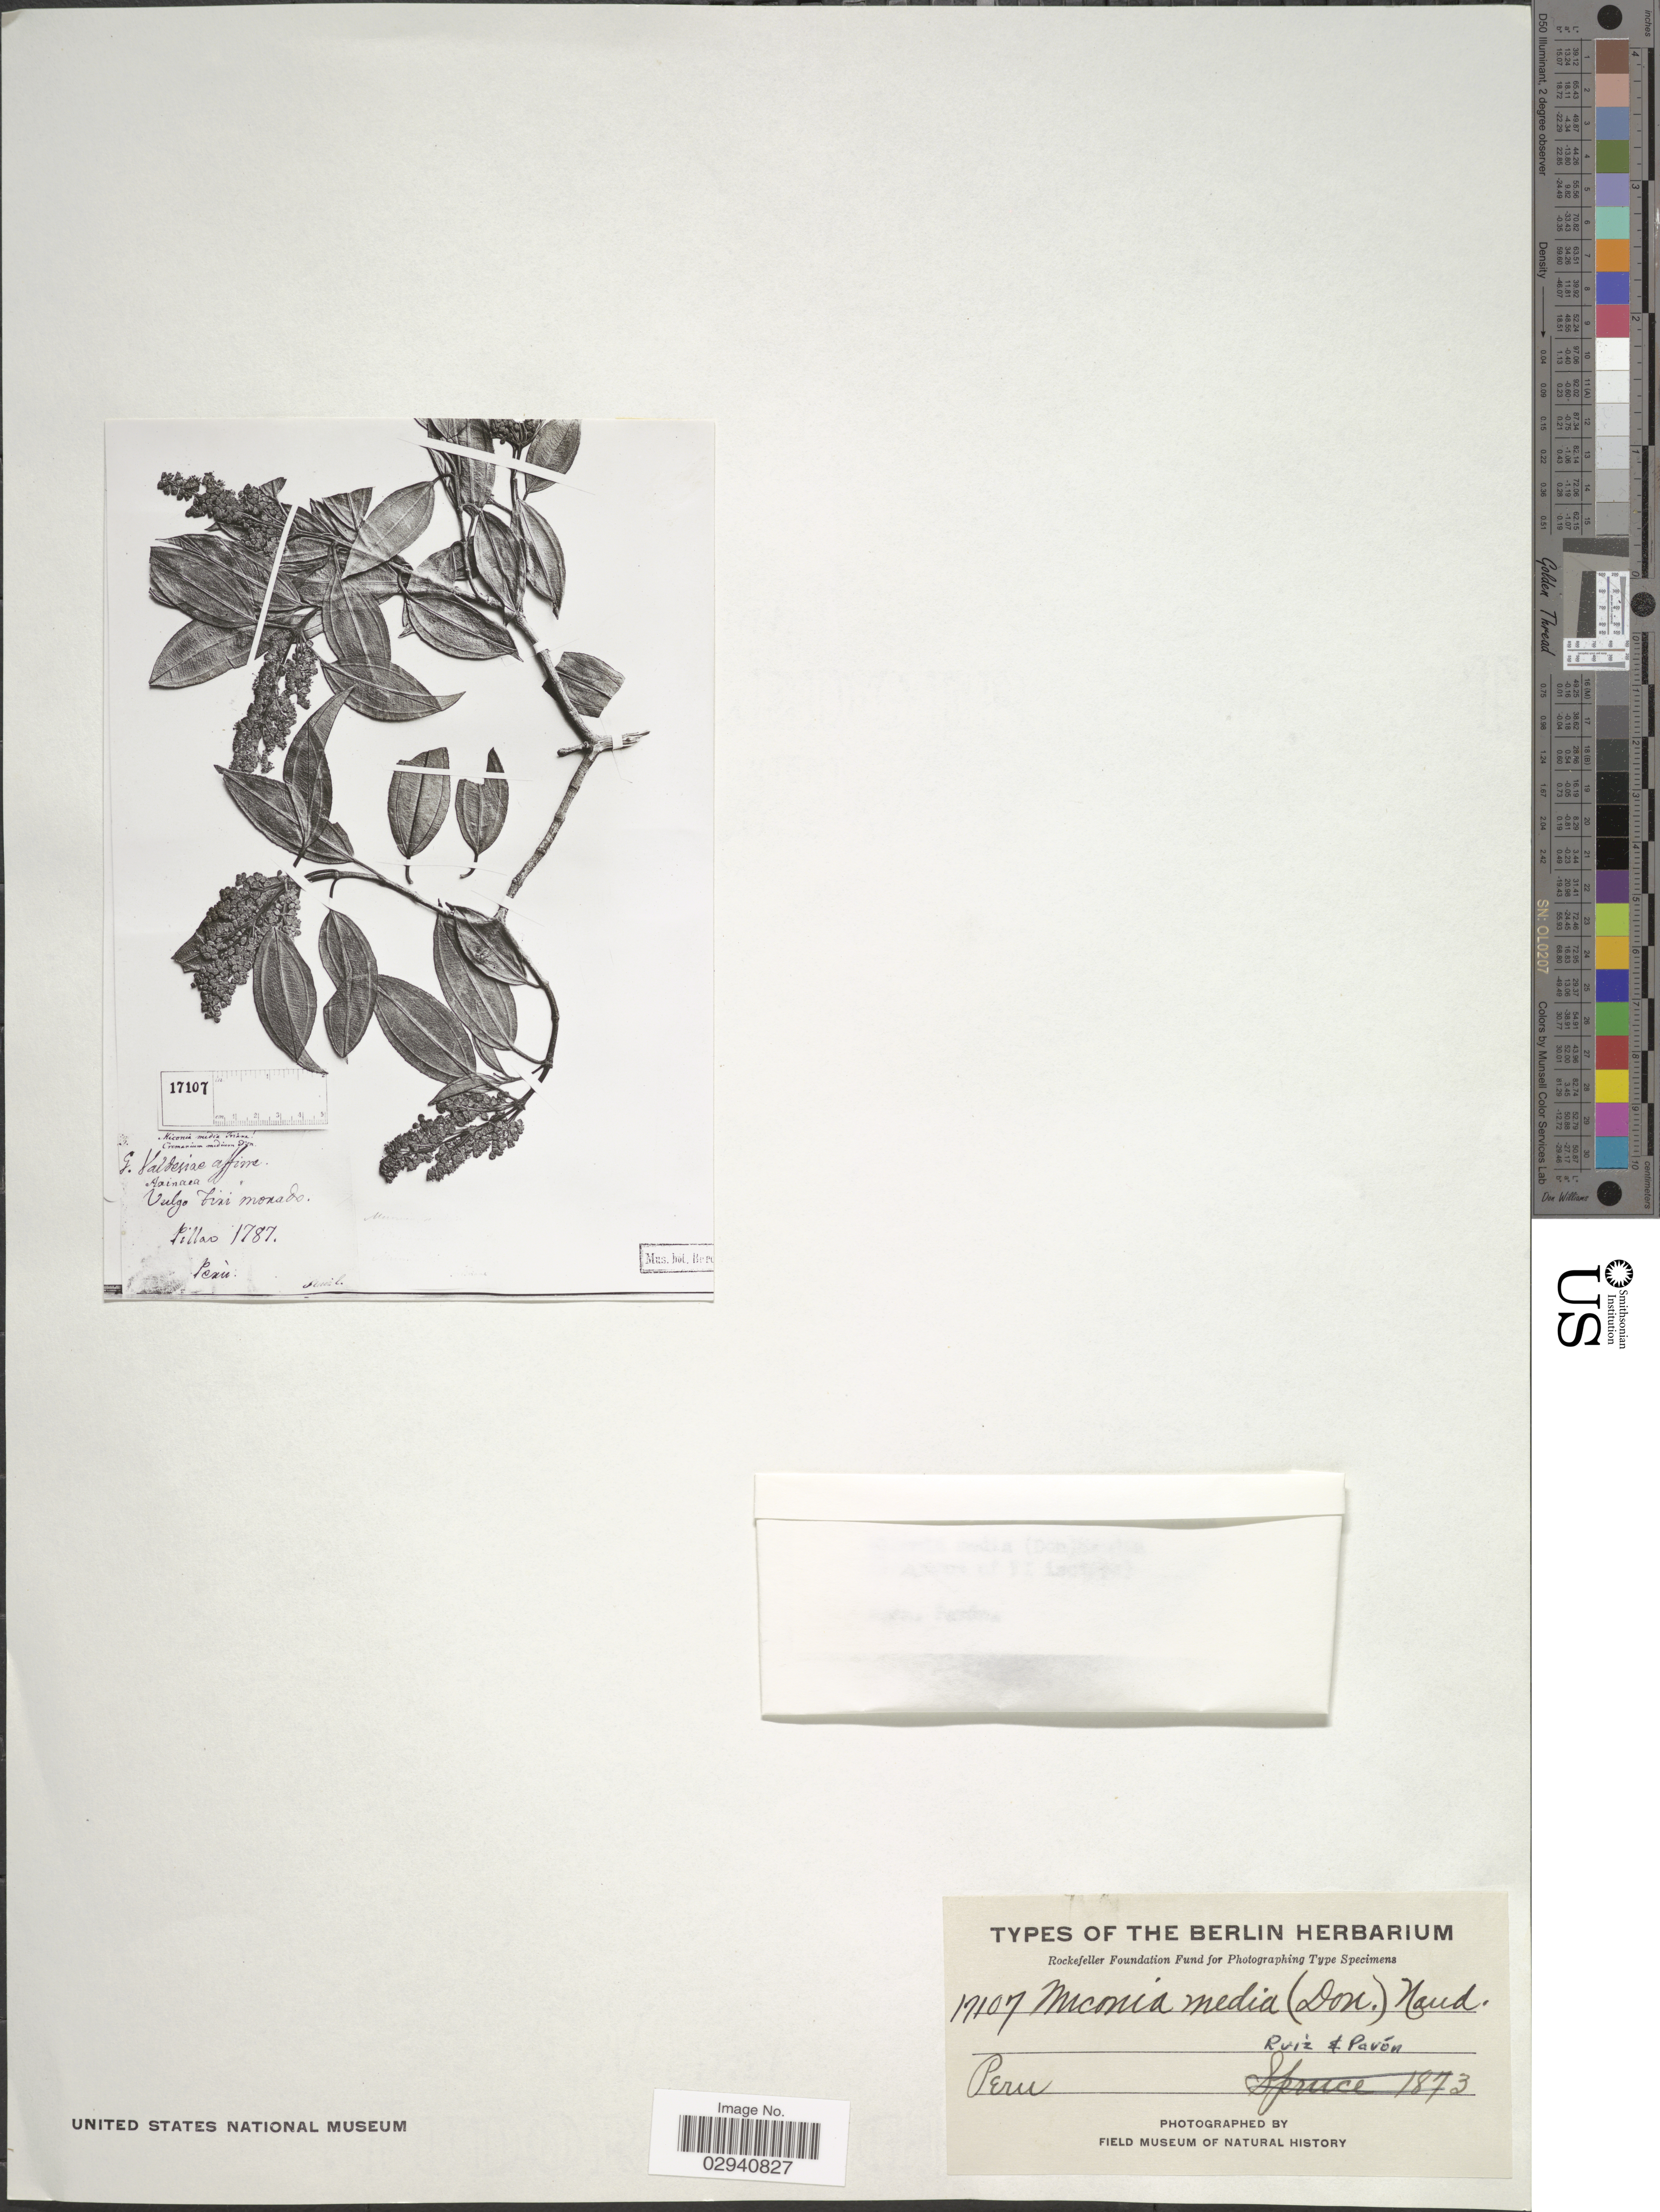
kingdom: Plantae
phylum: Tracheophyta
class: Magnoliopsida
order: Myrtales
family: Melastomataceae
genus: Miconia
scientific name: Miconia media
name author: (D. Don) Naudin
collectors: Ruiz, -- & -. Pavon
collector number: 1787?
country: Peru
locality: Pillao.